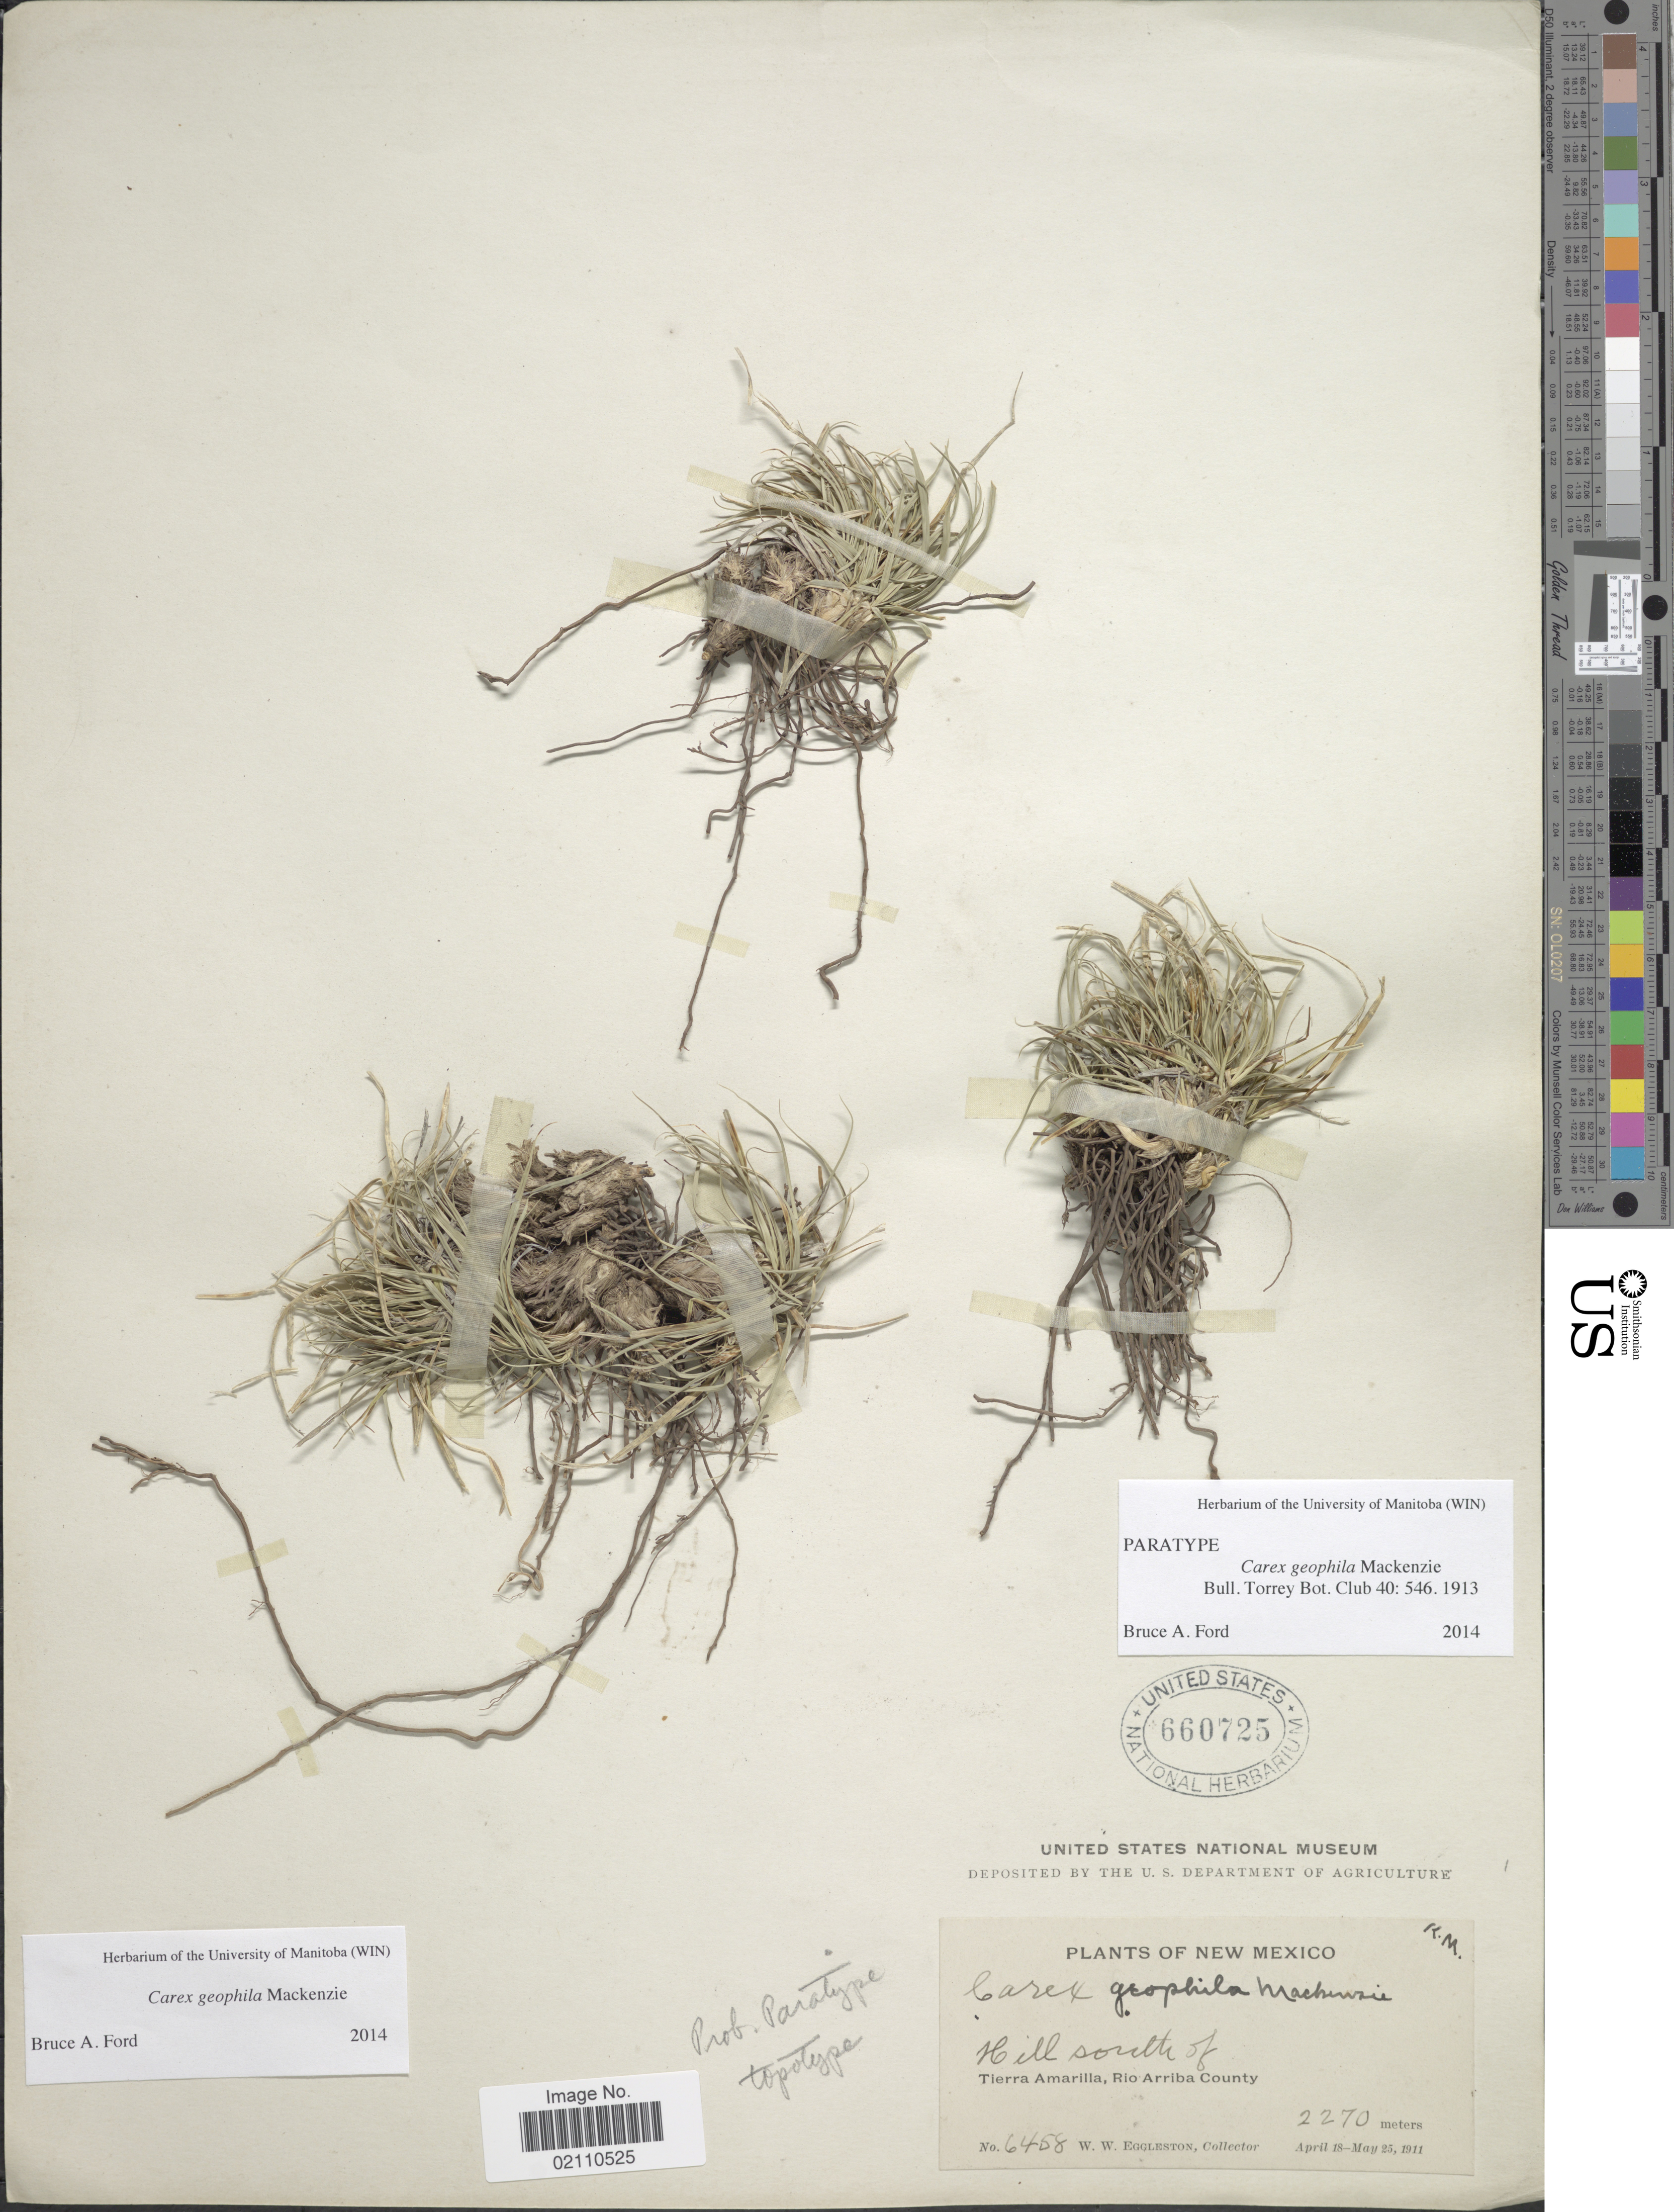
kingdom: Plantae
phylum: Tracheophyta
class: Liliopsida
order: Poales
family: Cyperaceae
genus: Carex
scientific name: Carex geophila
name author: Mack.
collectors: W. W. Eggleston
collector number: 6458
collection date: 1911-04-18/1911-05-25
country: United States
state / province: New Mexico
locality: Hill south of Tierra Amarilla, Rio Arriba County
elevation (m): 2270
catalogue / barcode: US 660725